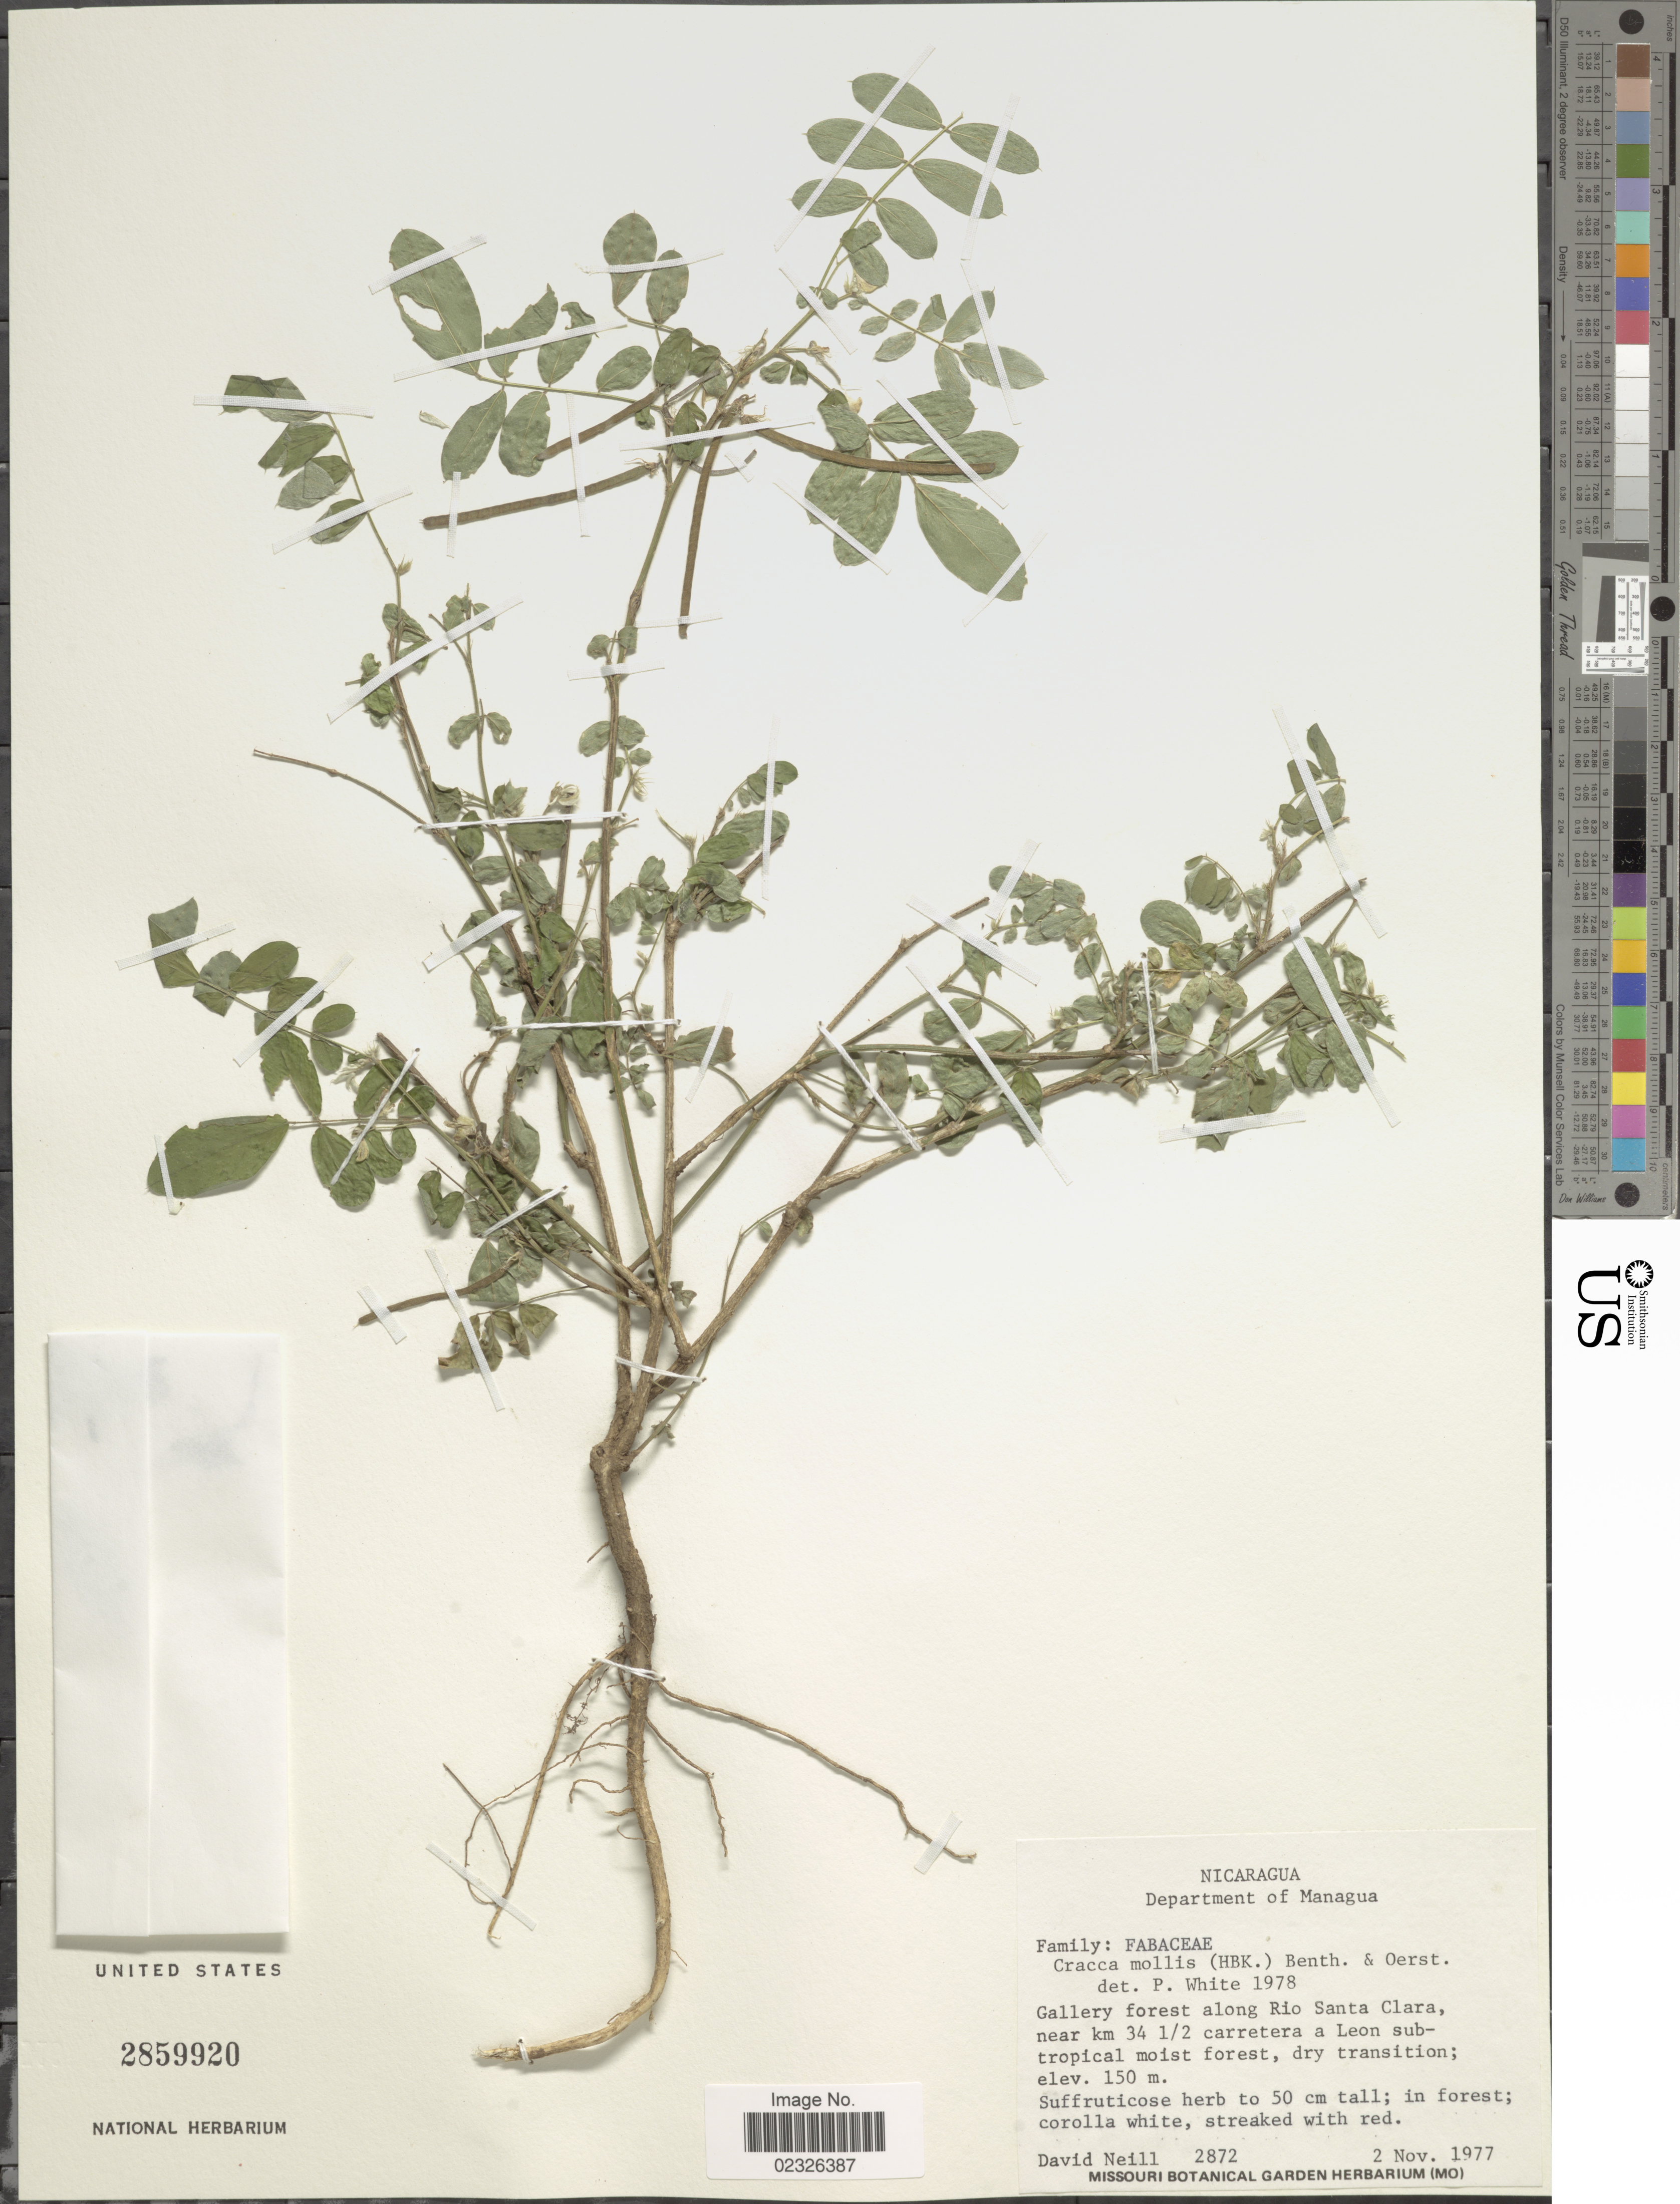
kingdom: Plantae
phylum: Tracheophyta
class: Magnoliopsida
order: Fabales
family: Fabaceae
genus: Coursetia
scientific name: Coursetia caribaea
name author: (Jacq.) Lavin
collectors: D. Neill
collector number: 2872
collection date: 1977-11-02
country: Nicaragua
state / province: Managua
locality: Gallery forest along Rio Santa Clara, near km 34 1/2 carretera a Leon subtropical moist forest, dry transition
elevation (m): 150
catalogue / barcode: US 2859920